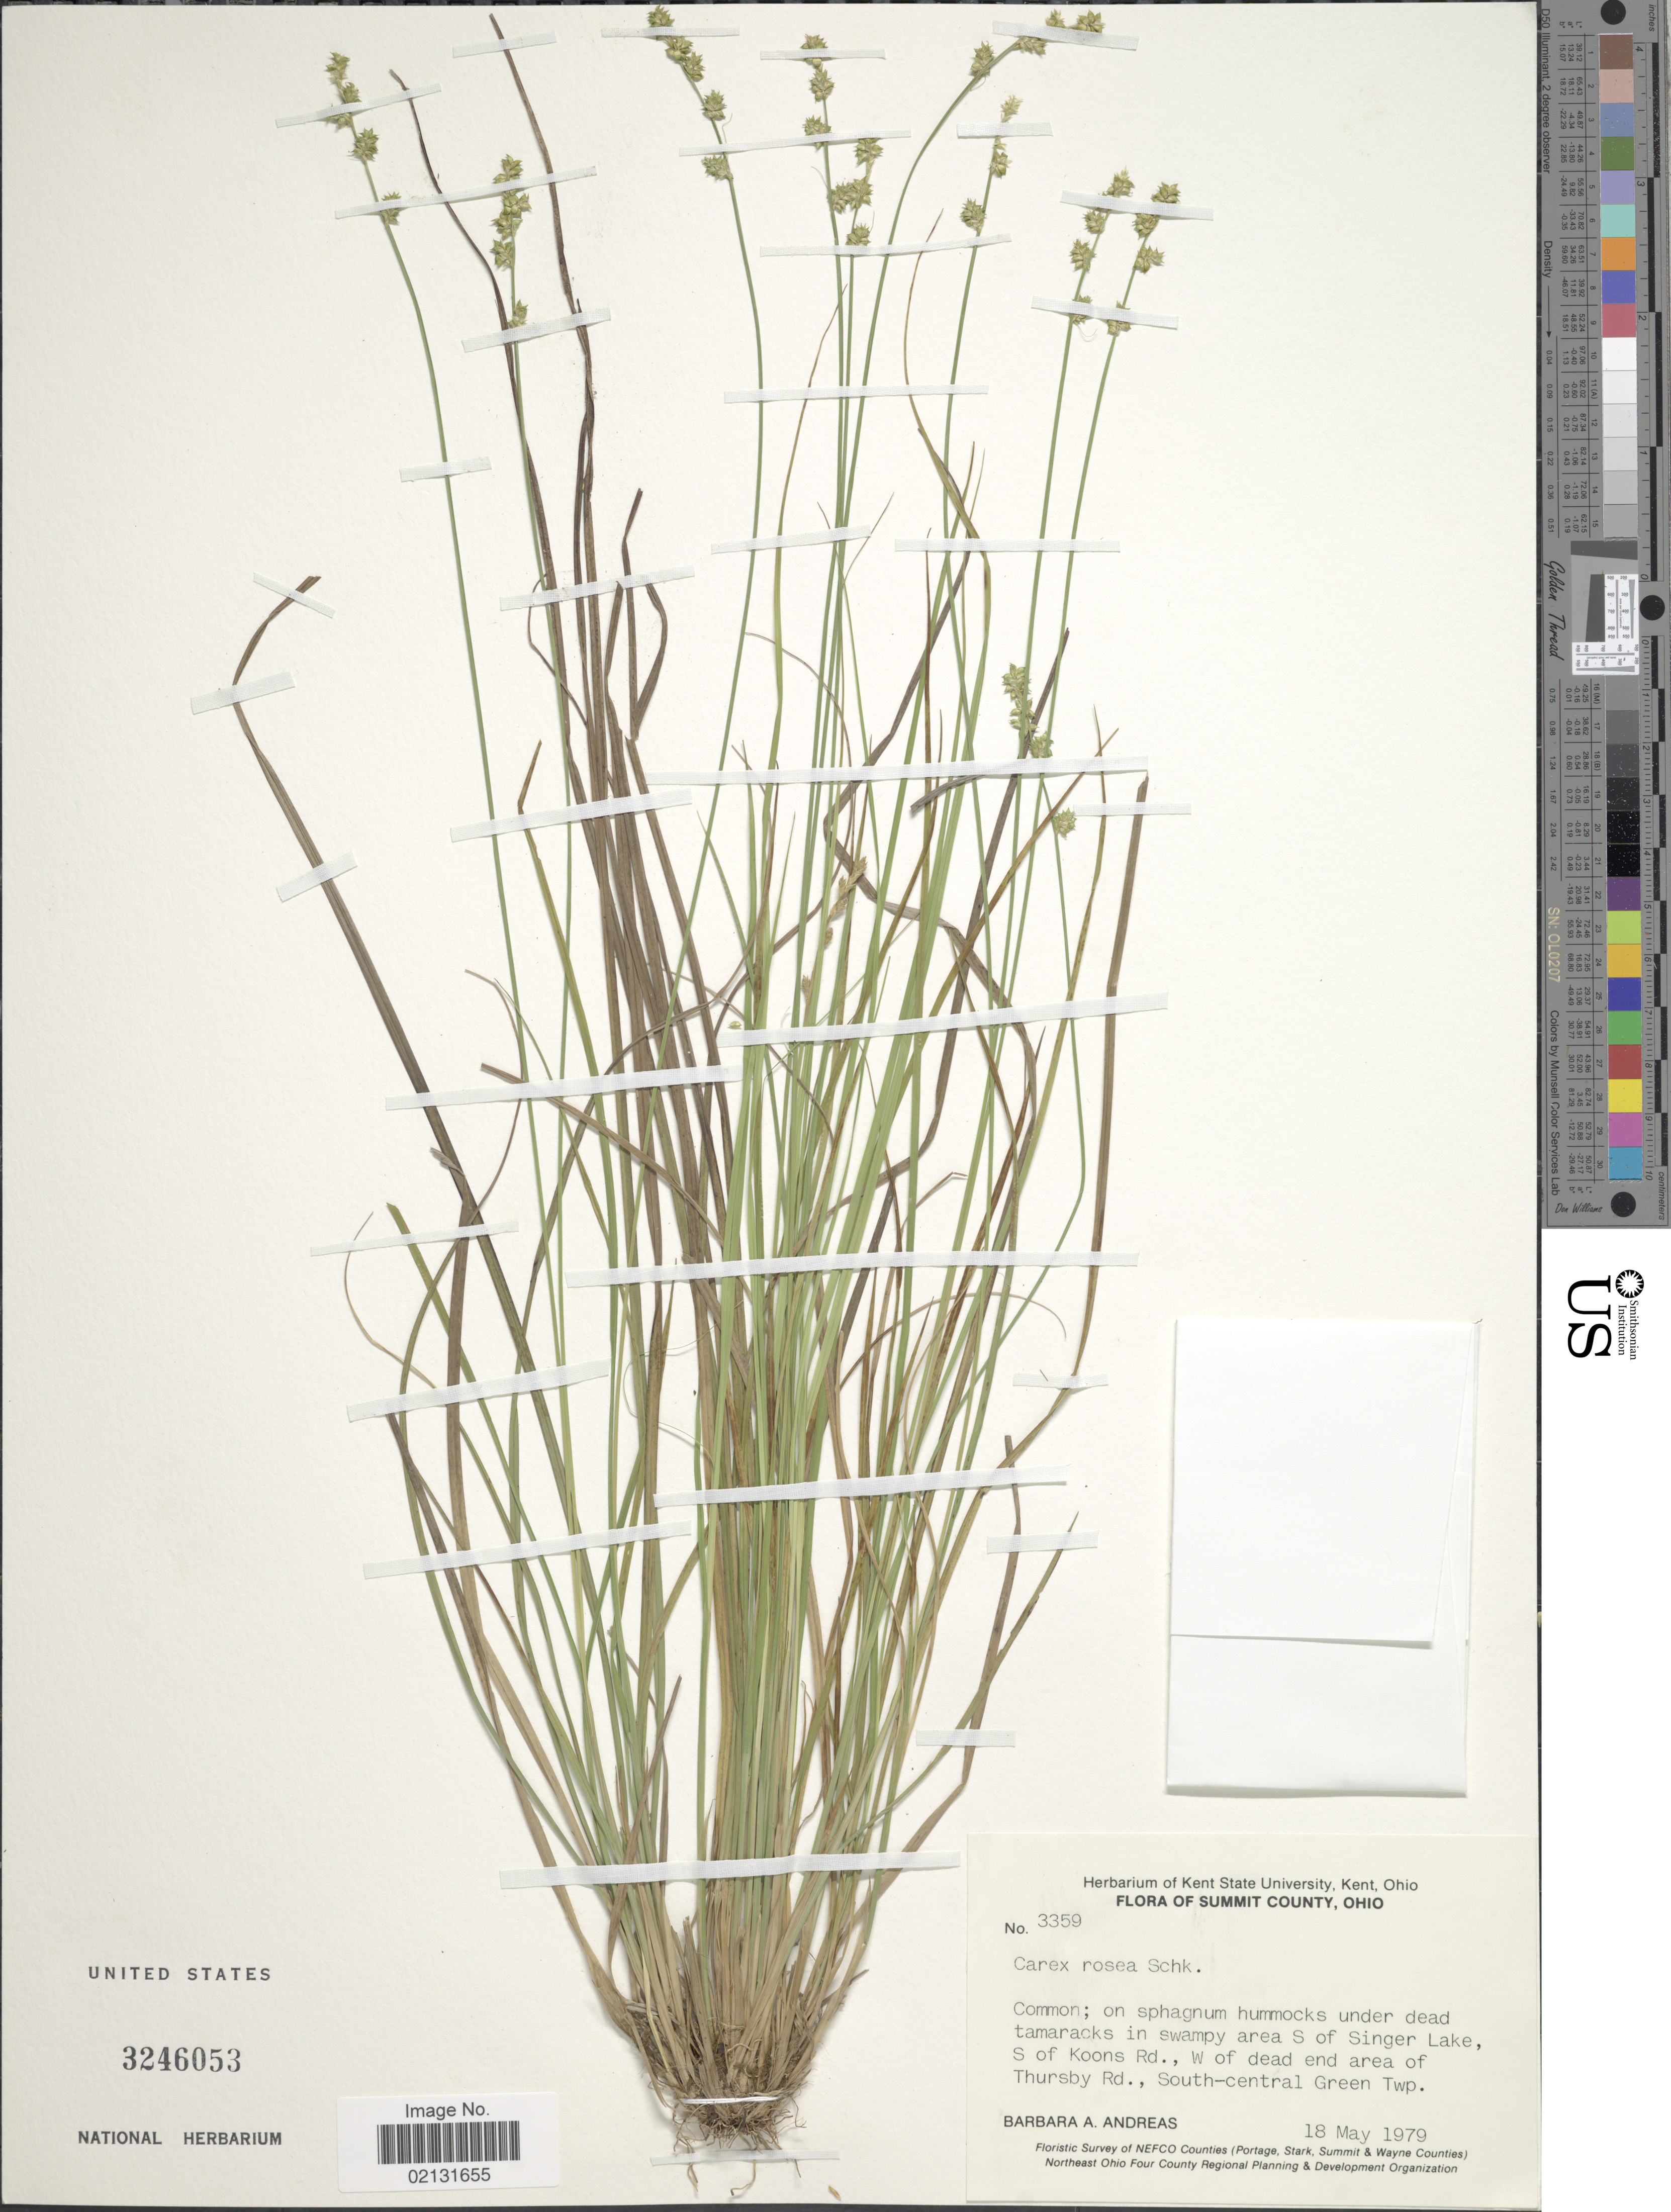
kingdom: Plantae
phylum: Tracheophyta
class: Liliopsida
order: Poales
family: Cyperaceae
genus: Carex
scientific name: Carex rosea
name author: Willd.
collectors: B. A. Andreas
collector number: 3359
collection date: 1979-05-18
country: United States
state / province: Ohio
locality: Summit County, common; on sphagnum hummocks under dead tamaracks in swampy area S of Singer Lake, S of Koons Rd., W of dead end area of Thursby Rd., South-central Green Twp.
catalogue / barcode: US 3246053